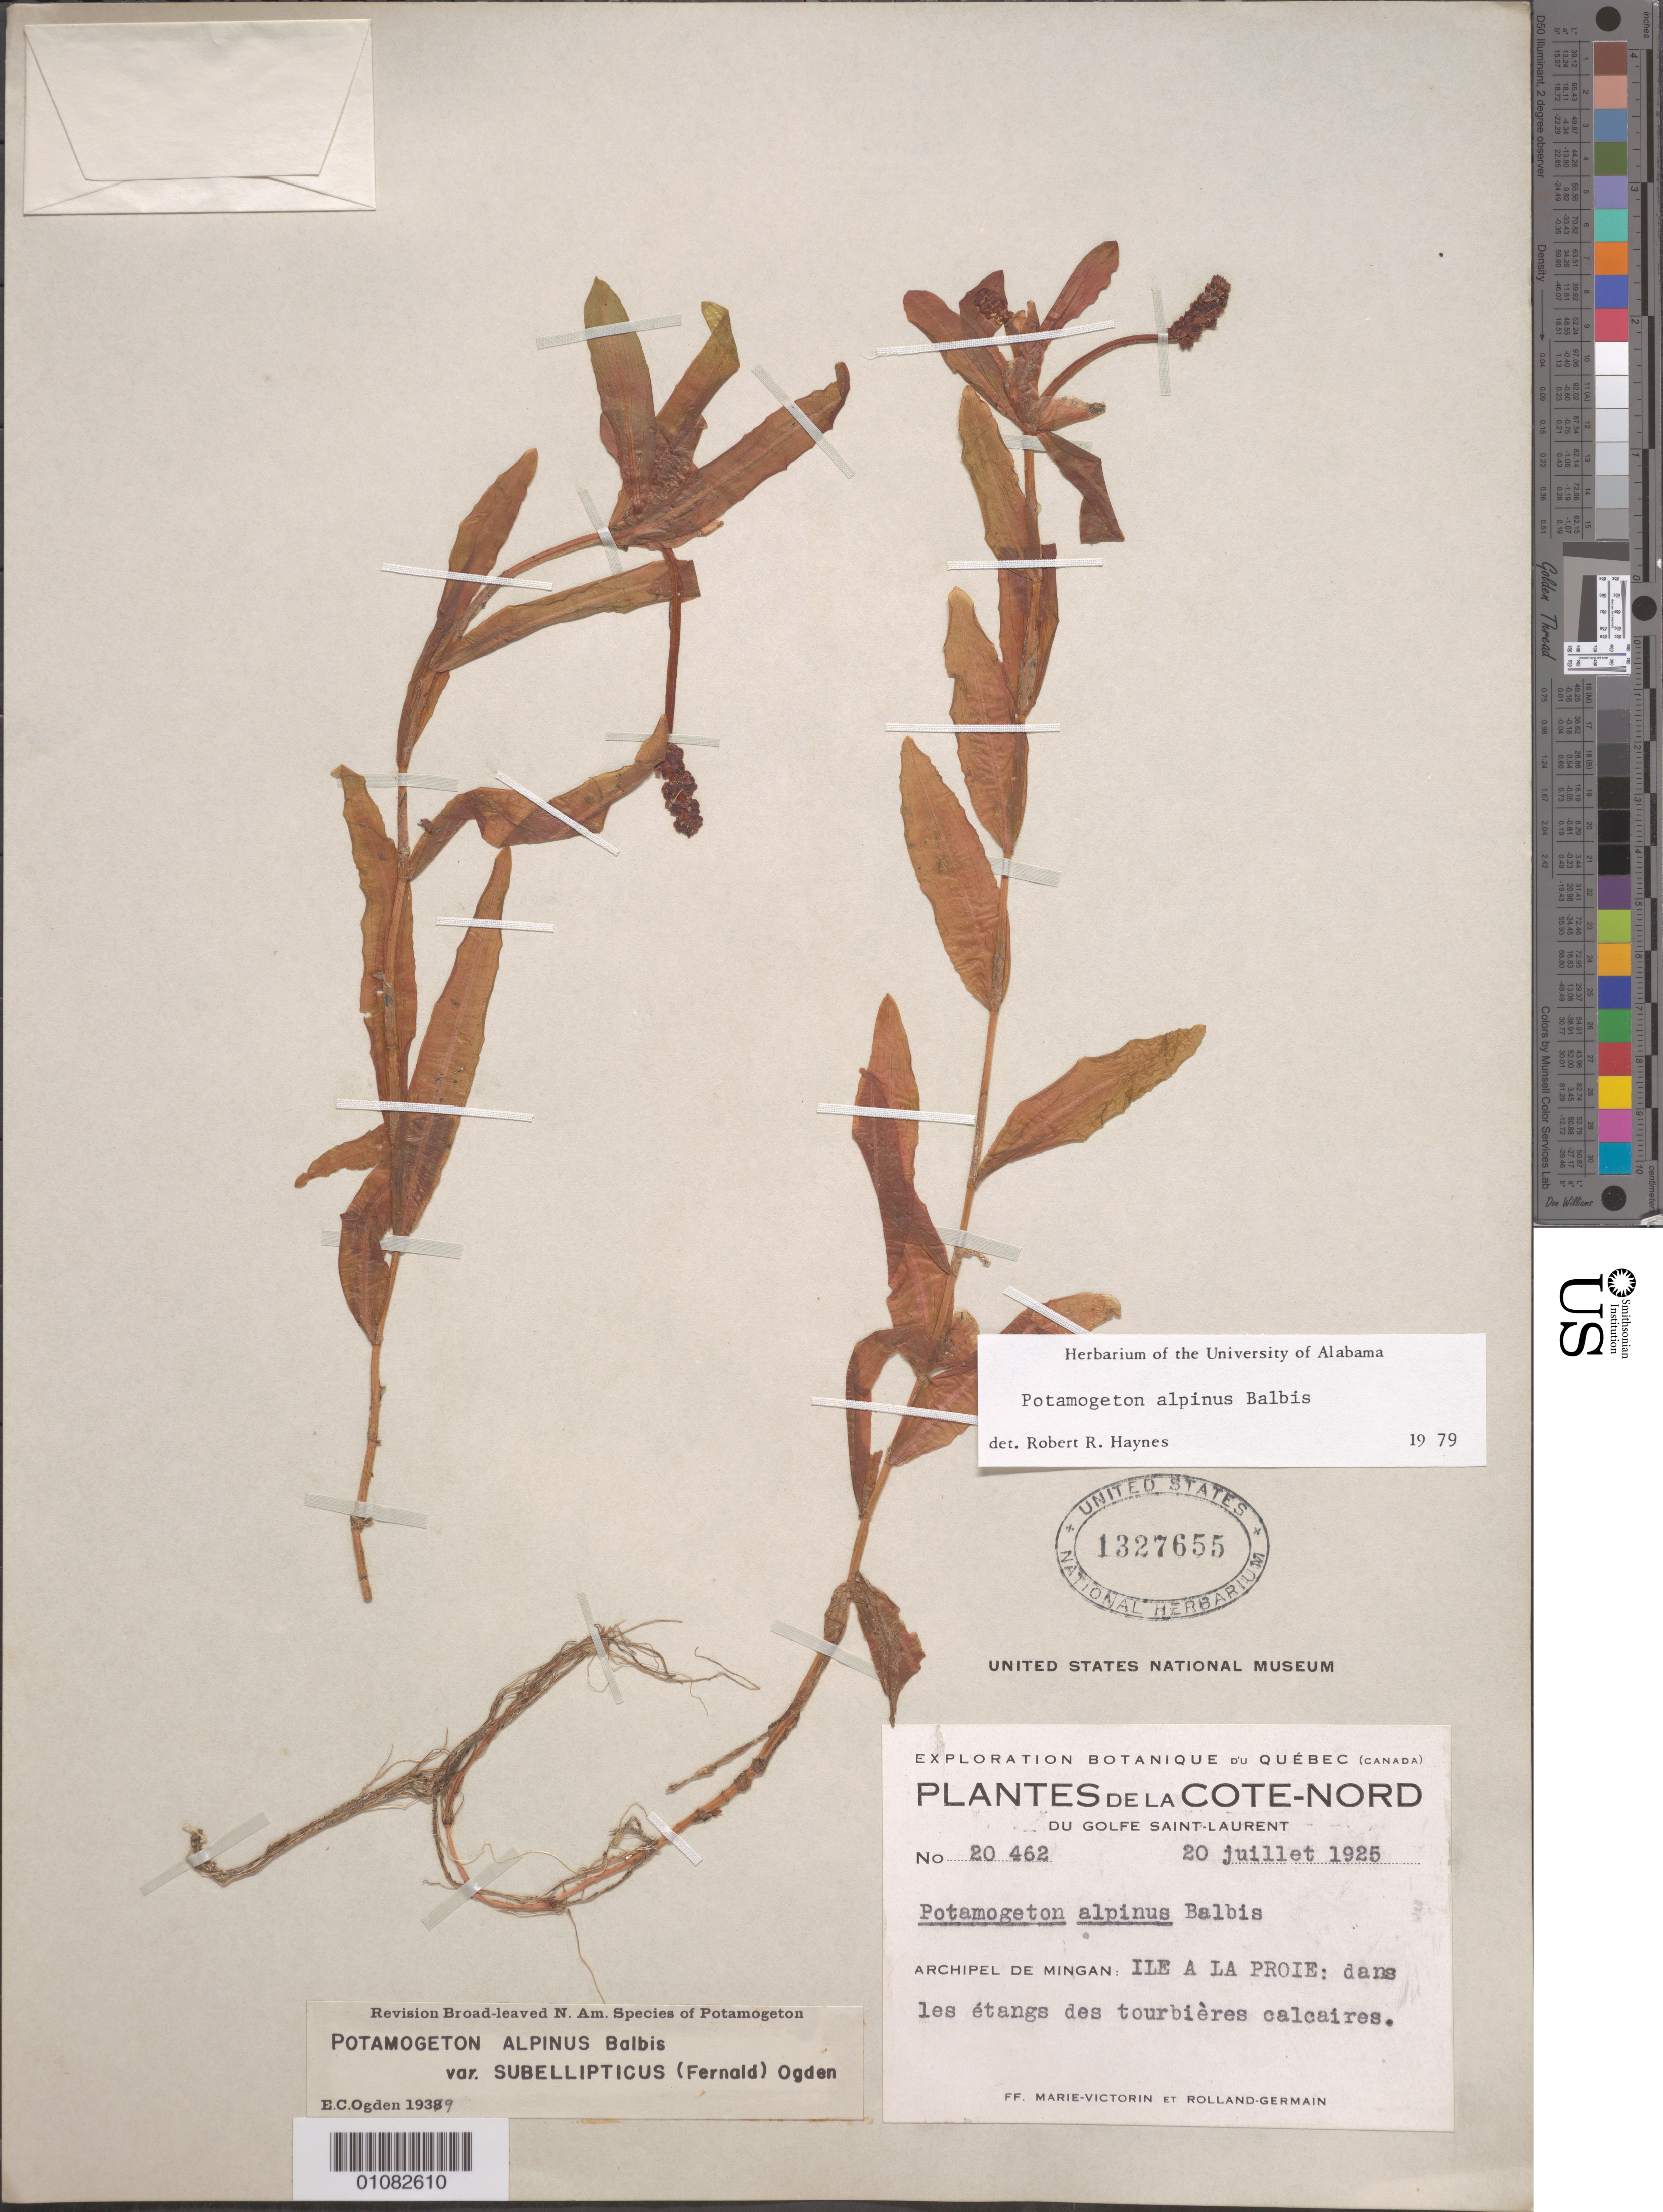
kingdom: Plantae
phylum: Tracheophyta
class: Liliopsida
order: Alismatales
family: Potamogetonaceae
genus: Potamogeton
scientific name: Potamogeton alpinus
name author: Balb.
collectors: Fr. Marie-Victorin & Rolland-Germain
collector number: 20462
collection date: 1925-07-20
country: Canada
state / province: Quebec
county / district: Cote Nord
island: Proie Island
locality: Cote- Nord du Golfe Saint- Laurent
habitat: In ponds of peatland limestone.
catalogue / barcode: US 1327655